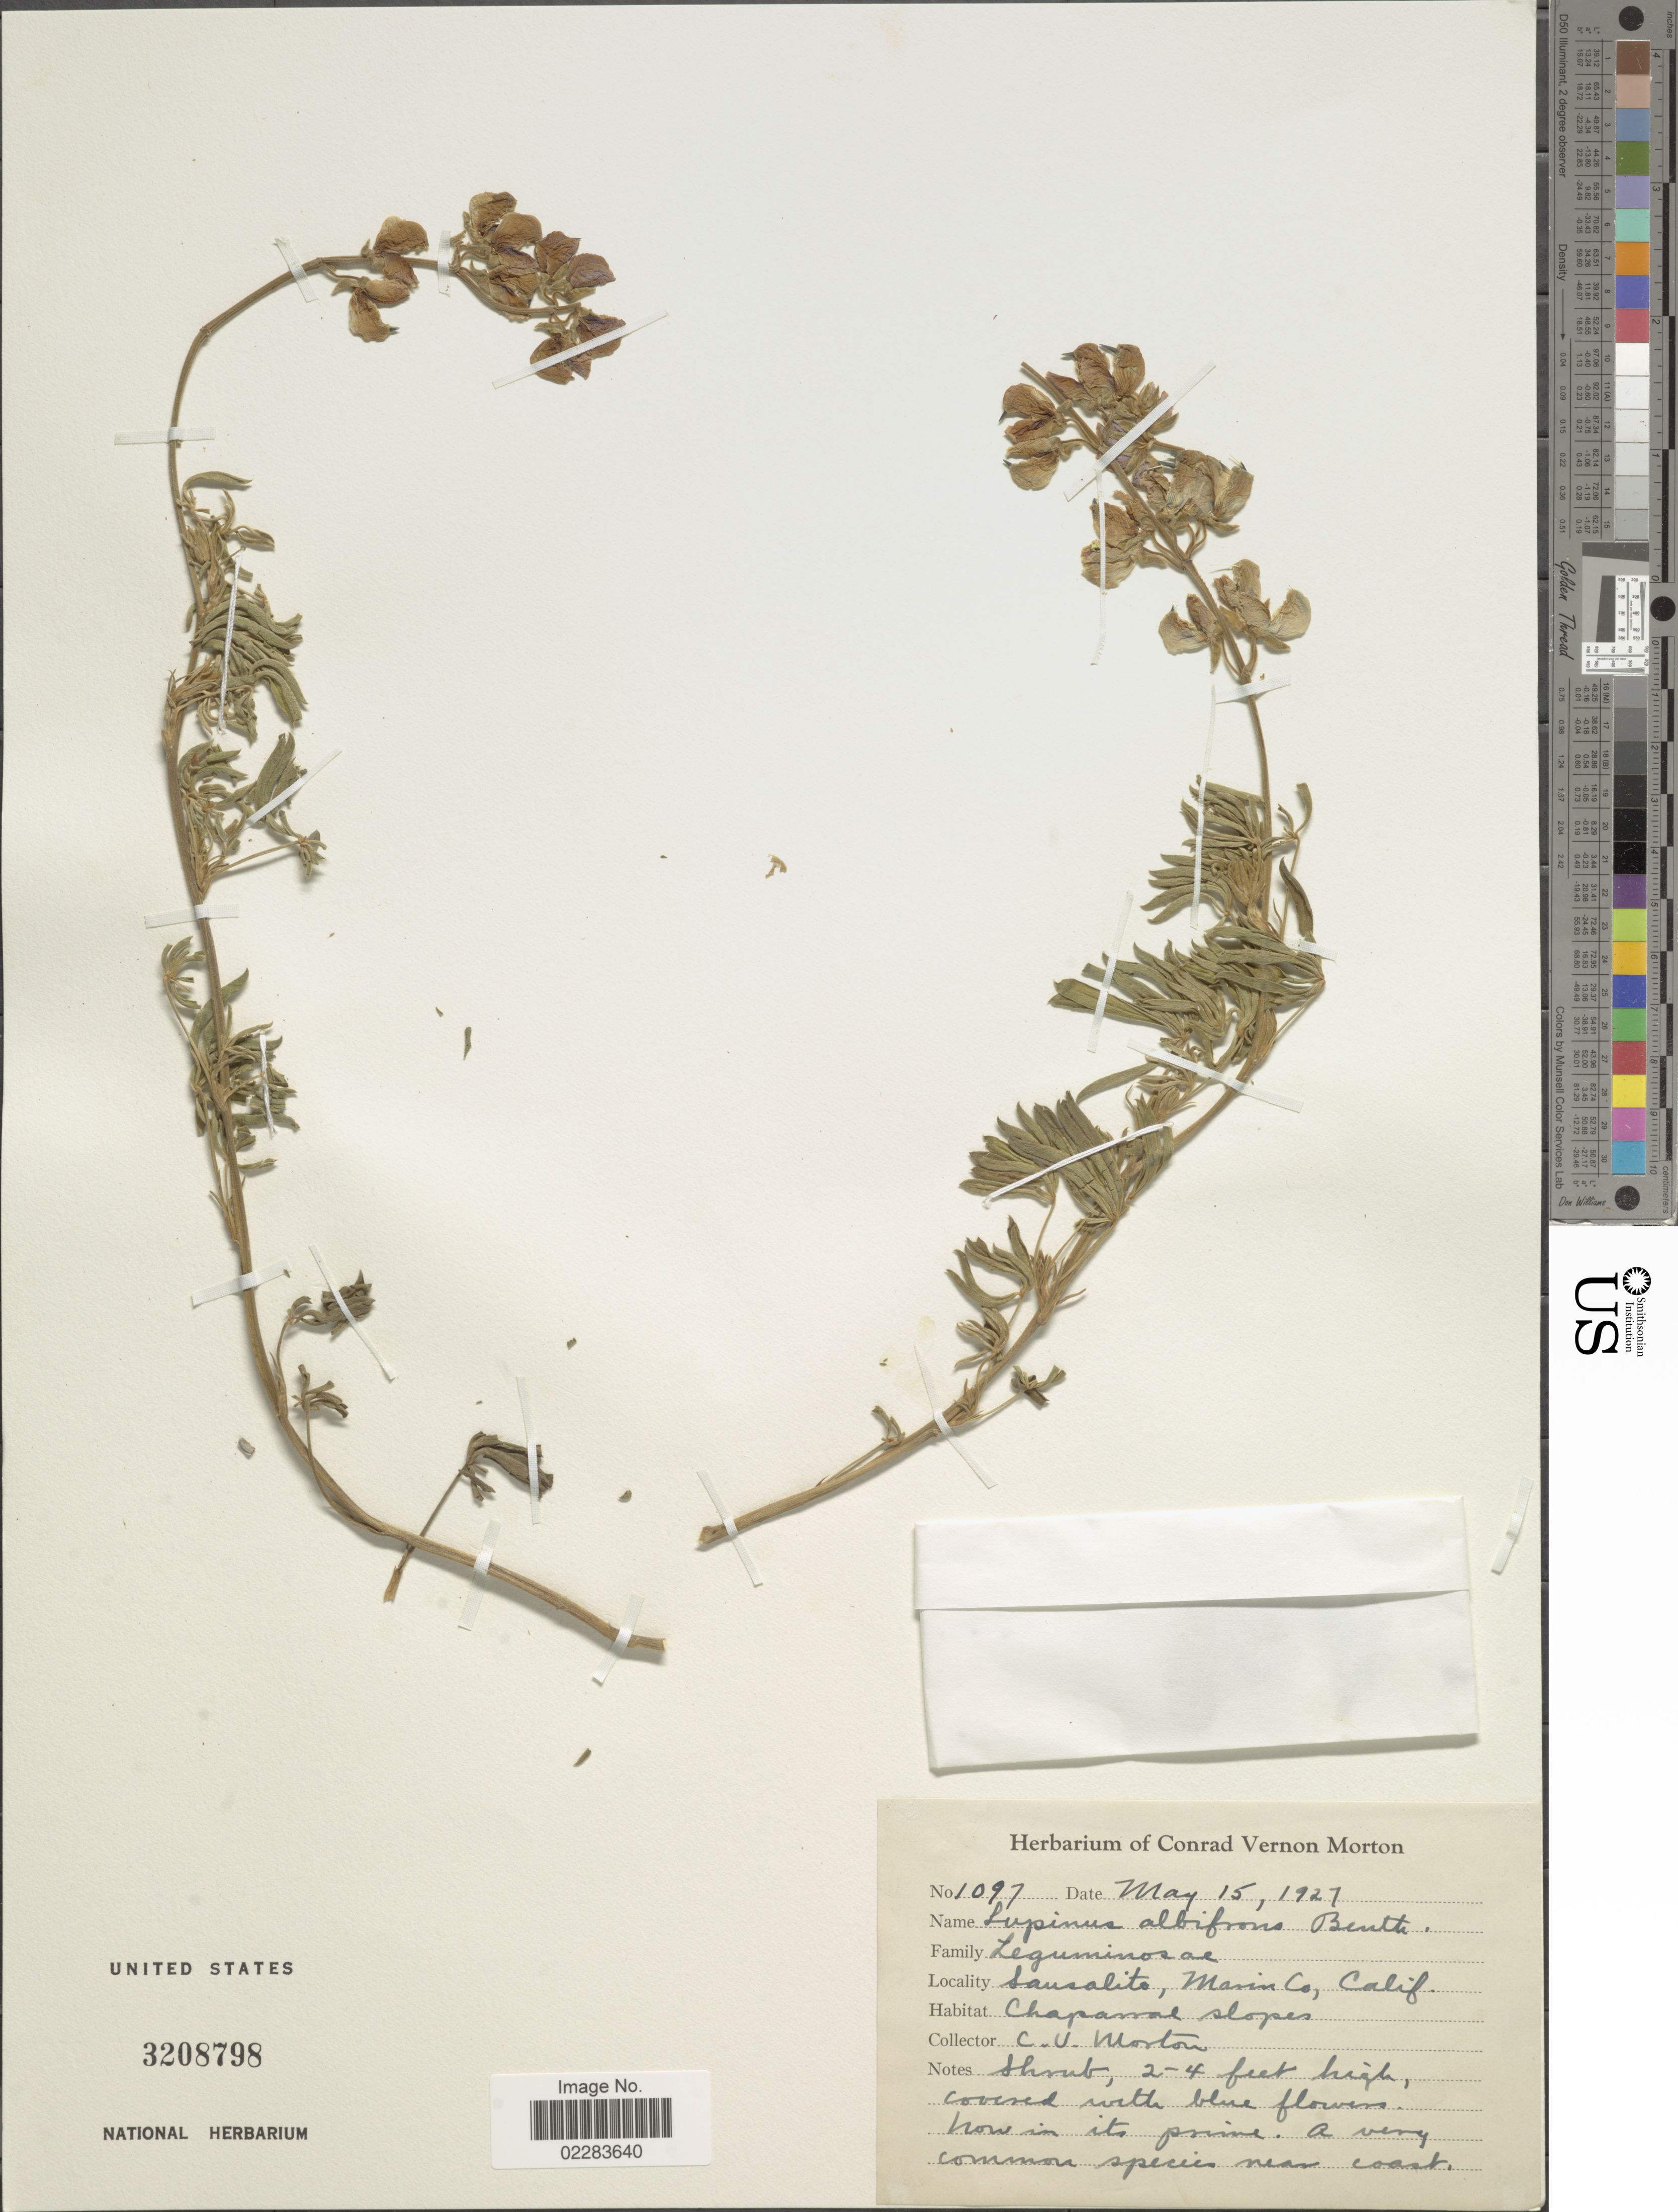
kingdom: Plantae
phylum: Tracheophyta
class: Magnoliopsida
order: Fabales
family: Fabaceae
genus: Lupinus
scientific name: Lupinus albifrons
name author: Benth.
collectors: C. V. Morton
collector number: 1097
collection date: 1927-05-15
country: United States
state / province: California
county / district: Marin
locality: Sausalito, Marin Co., Calif.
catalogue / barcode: US 3208798